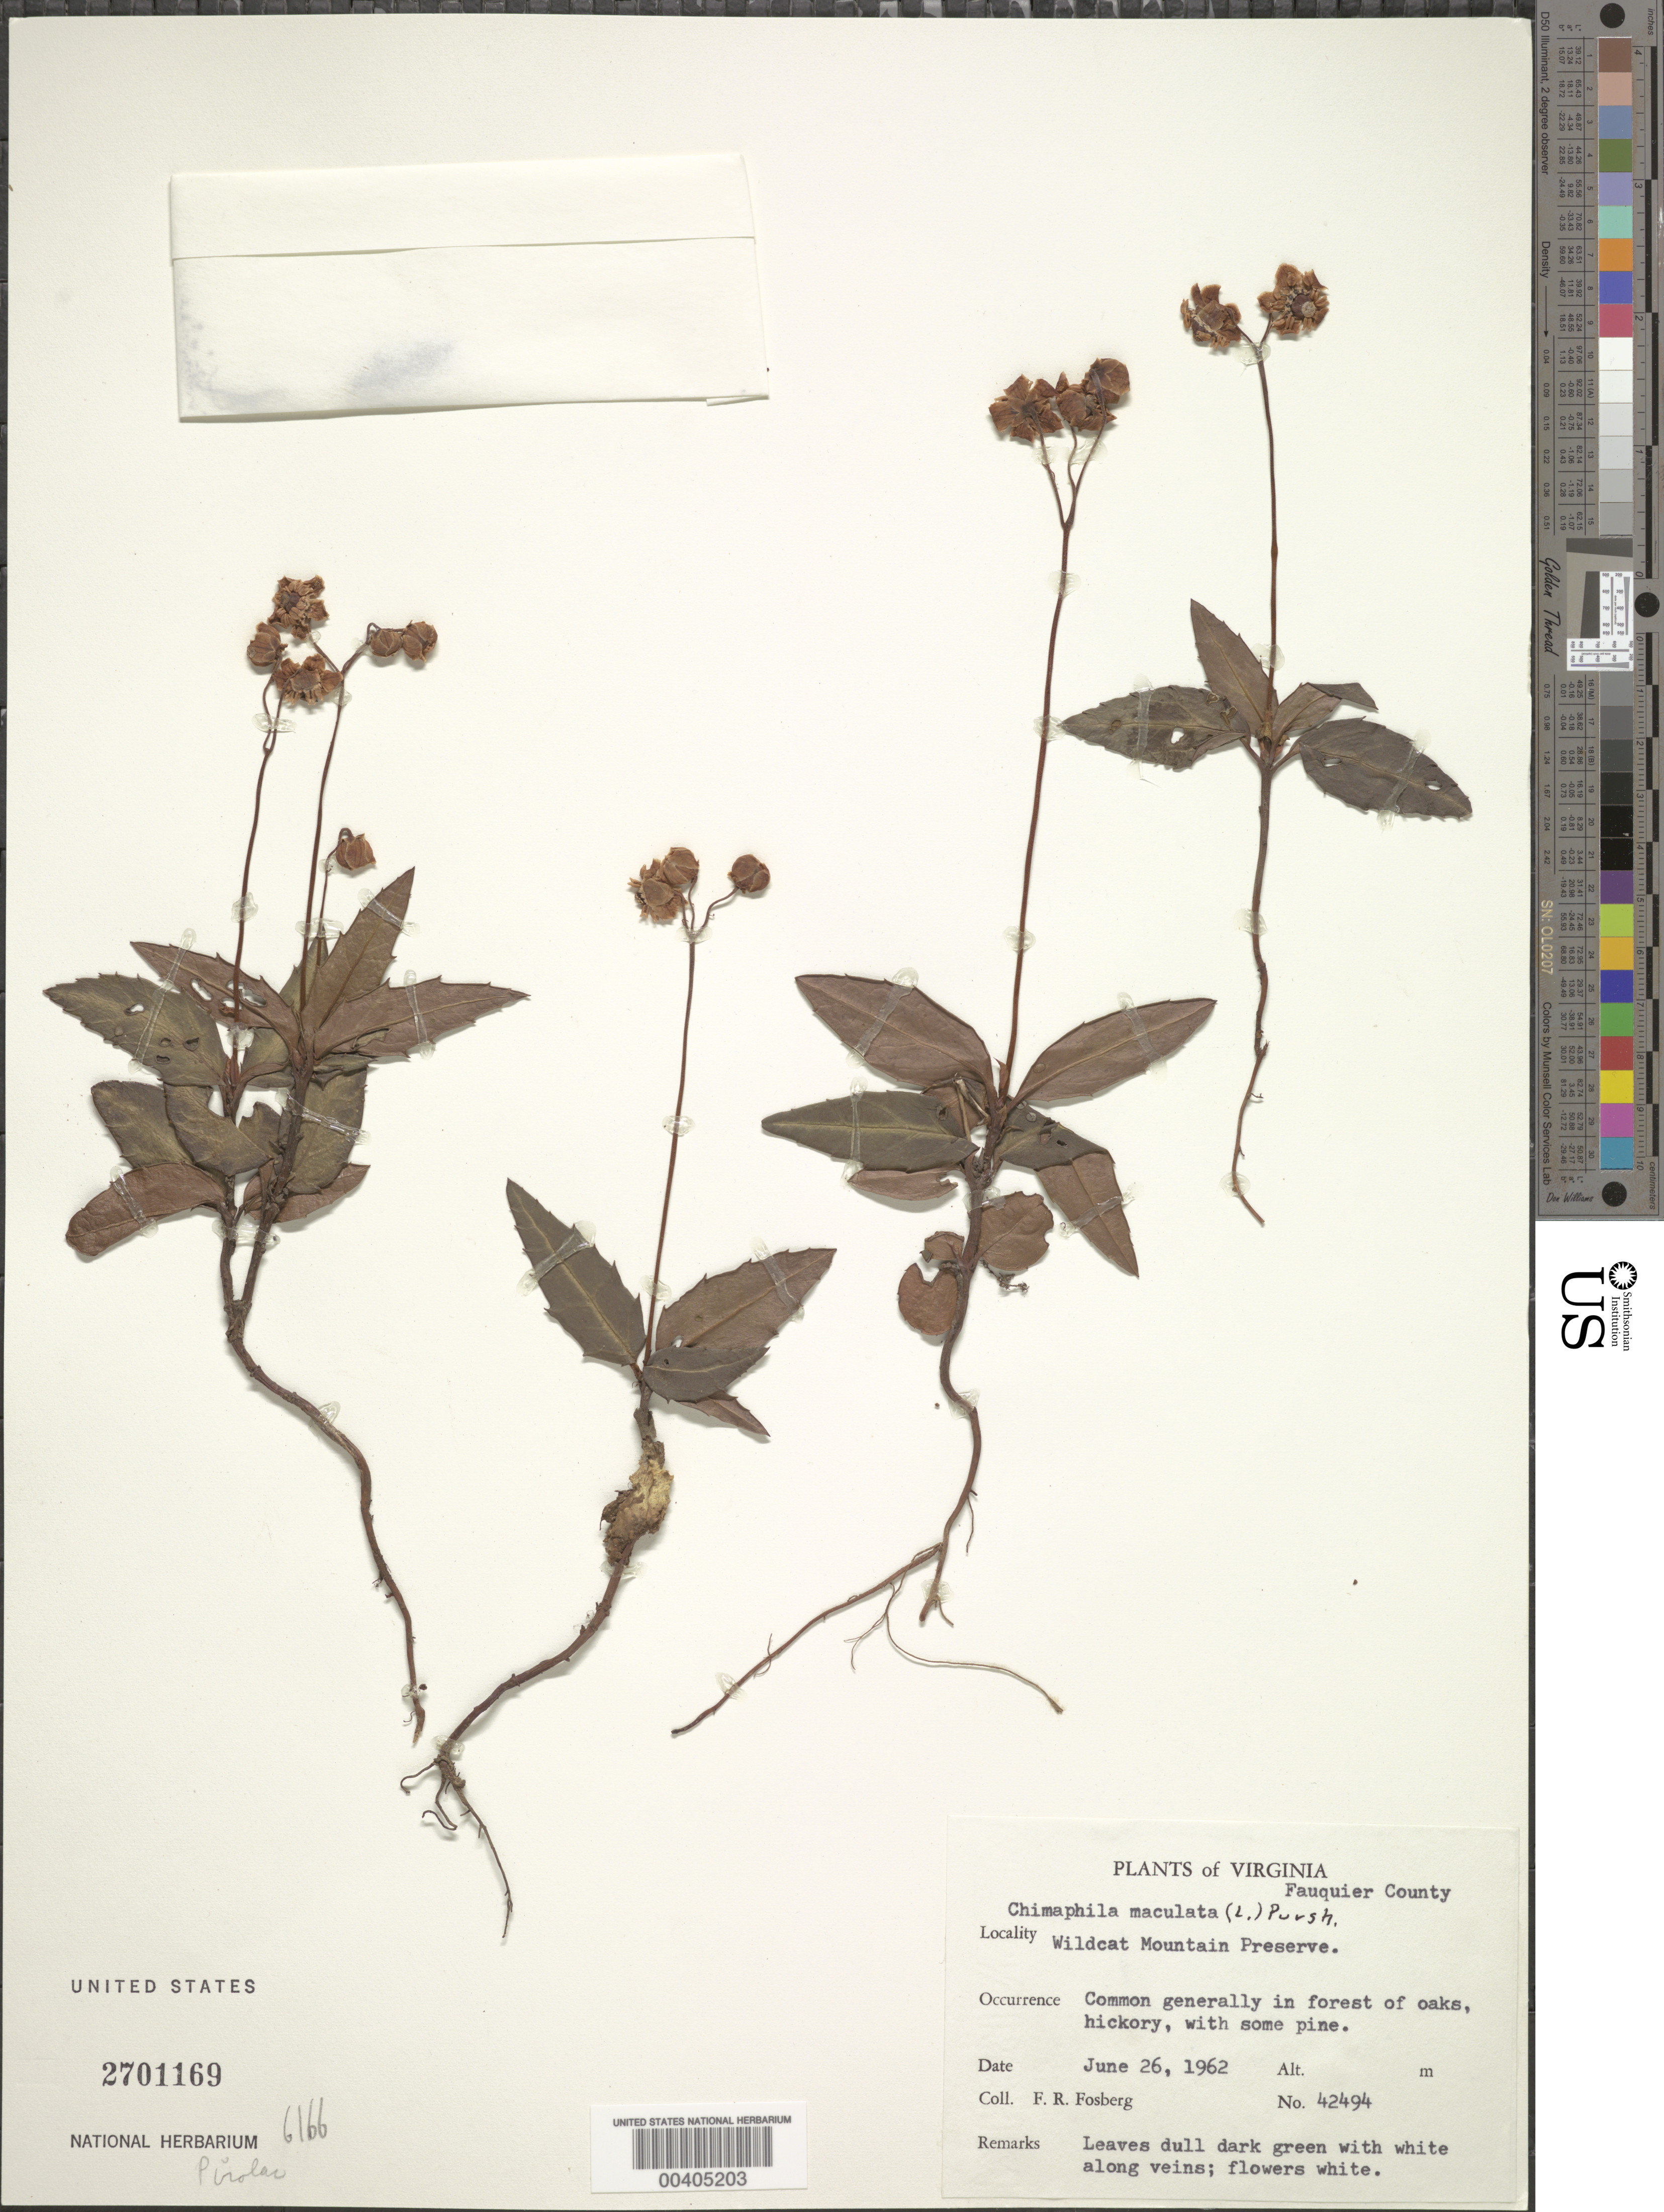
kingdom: Plantae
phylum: Tracheophyta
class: Magnoliopsida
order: Ericales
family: Ericaceae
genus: Chimaphila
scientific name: Chimaphila maculata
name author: (L.) Pursh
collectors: F. R. Fosberg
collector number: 42494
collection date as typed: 26 Jun 1962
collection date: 1962-06-26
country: United States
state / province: Virginia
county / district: Fauquier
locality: Wildcat Mountain Preserve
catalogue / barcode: US 2701169